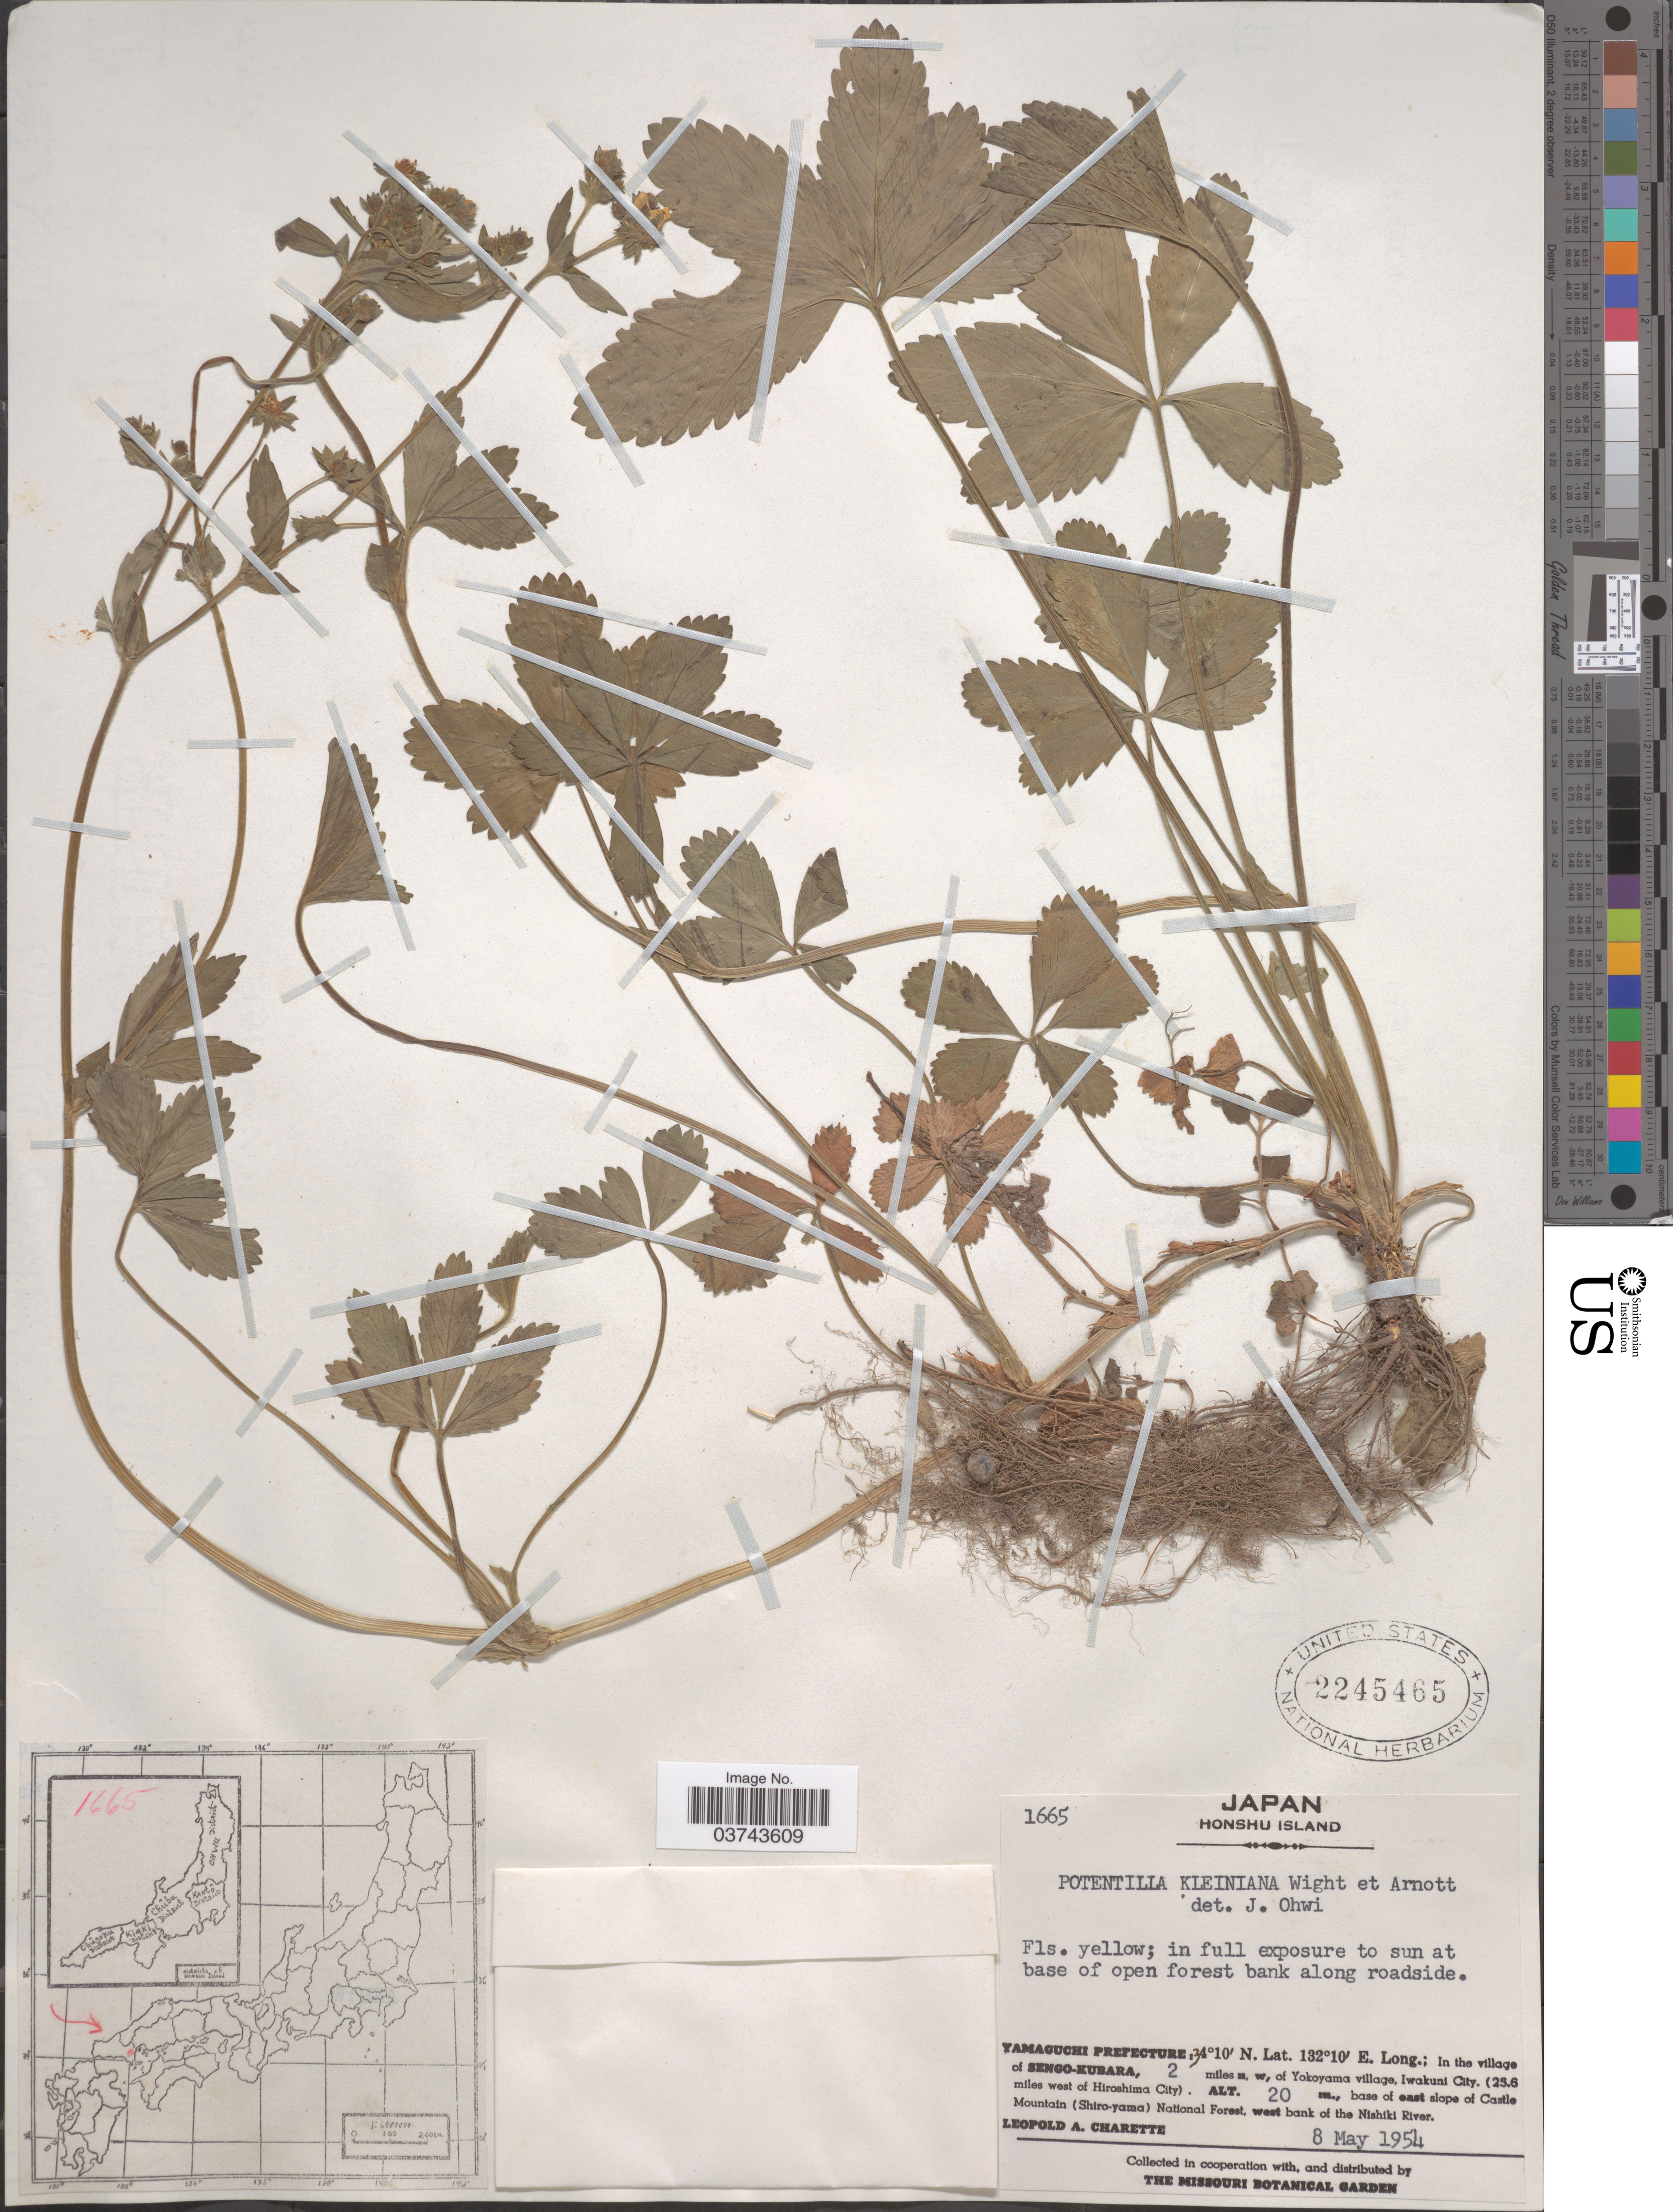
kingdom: Plantae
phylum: Tracheophyta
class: Magnoliopsida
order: Rosales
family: Rosaceae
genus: Potentilla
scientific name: Potentilla kleiniana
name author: Wight & Arn.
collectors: L. A. Charette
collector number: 1665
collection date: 1954-05-08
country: Japan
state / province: Yamaguti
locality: Honshu Island. Yamaguchi Prefecture; in the village of Sengo-Kubara, 2 miles n. w, of Yokoyama village, Iwakuni City. (25.6 miles west of Hiroshima City). Base of east slope of Castle Mountain (Shiro-yama) National Forest, west bank of the Nishiki River.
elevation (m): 20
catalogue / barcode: US 2245465